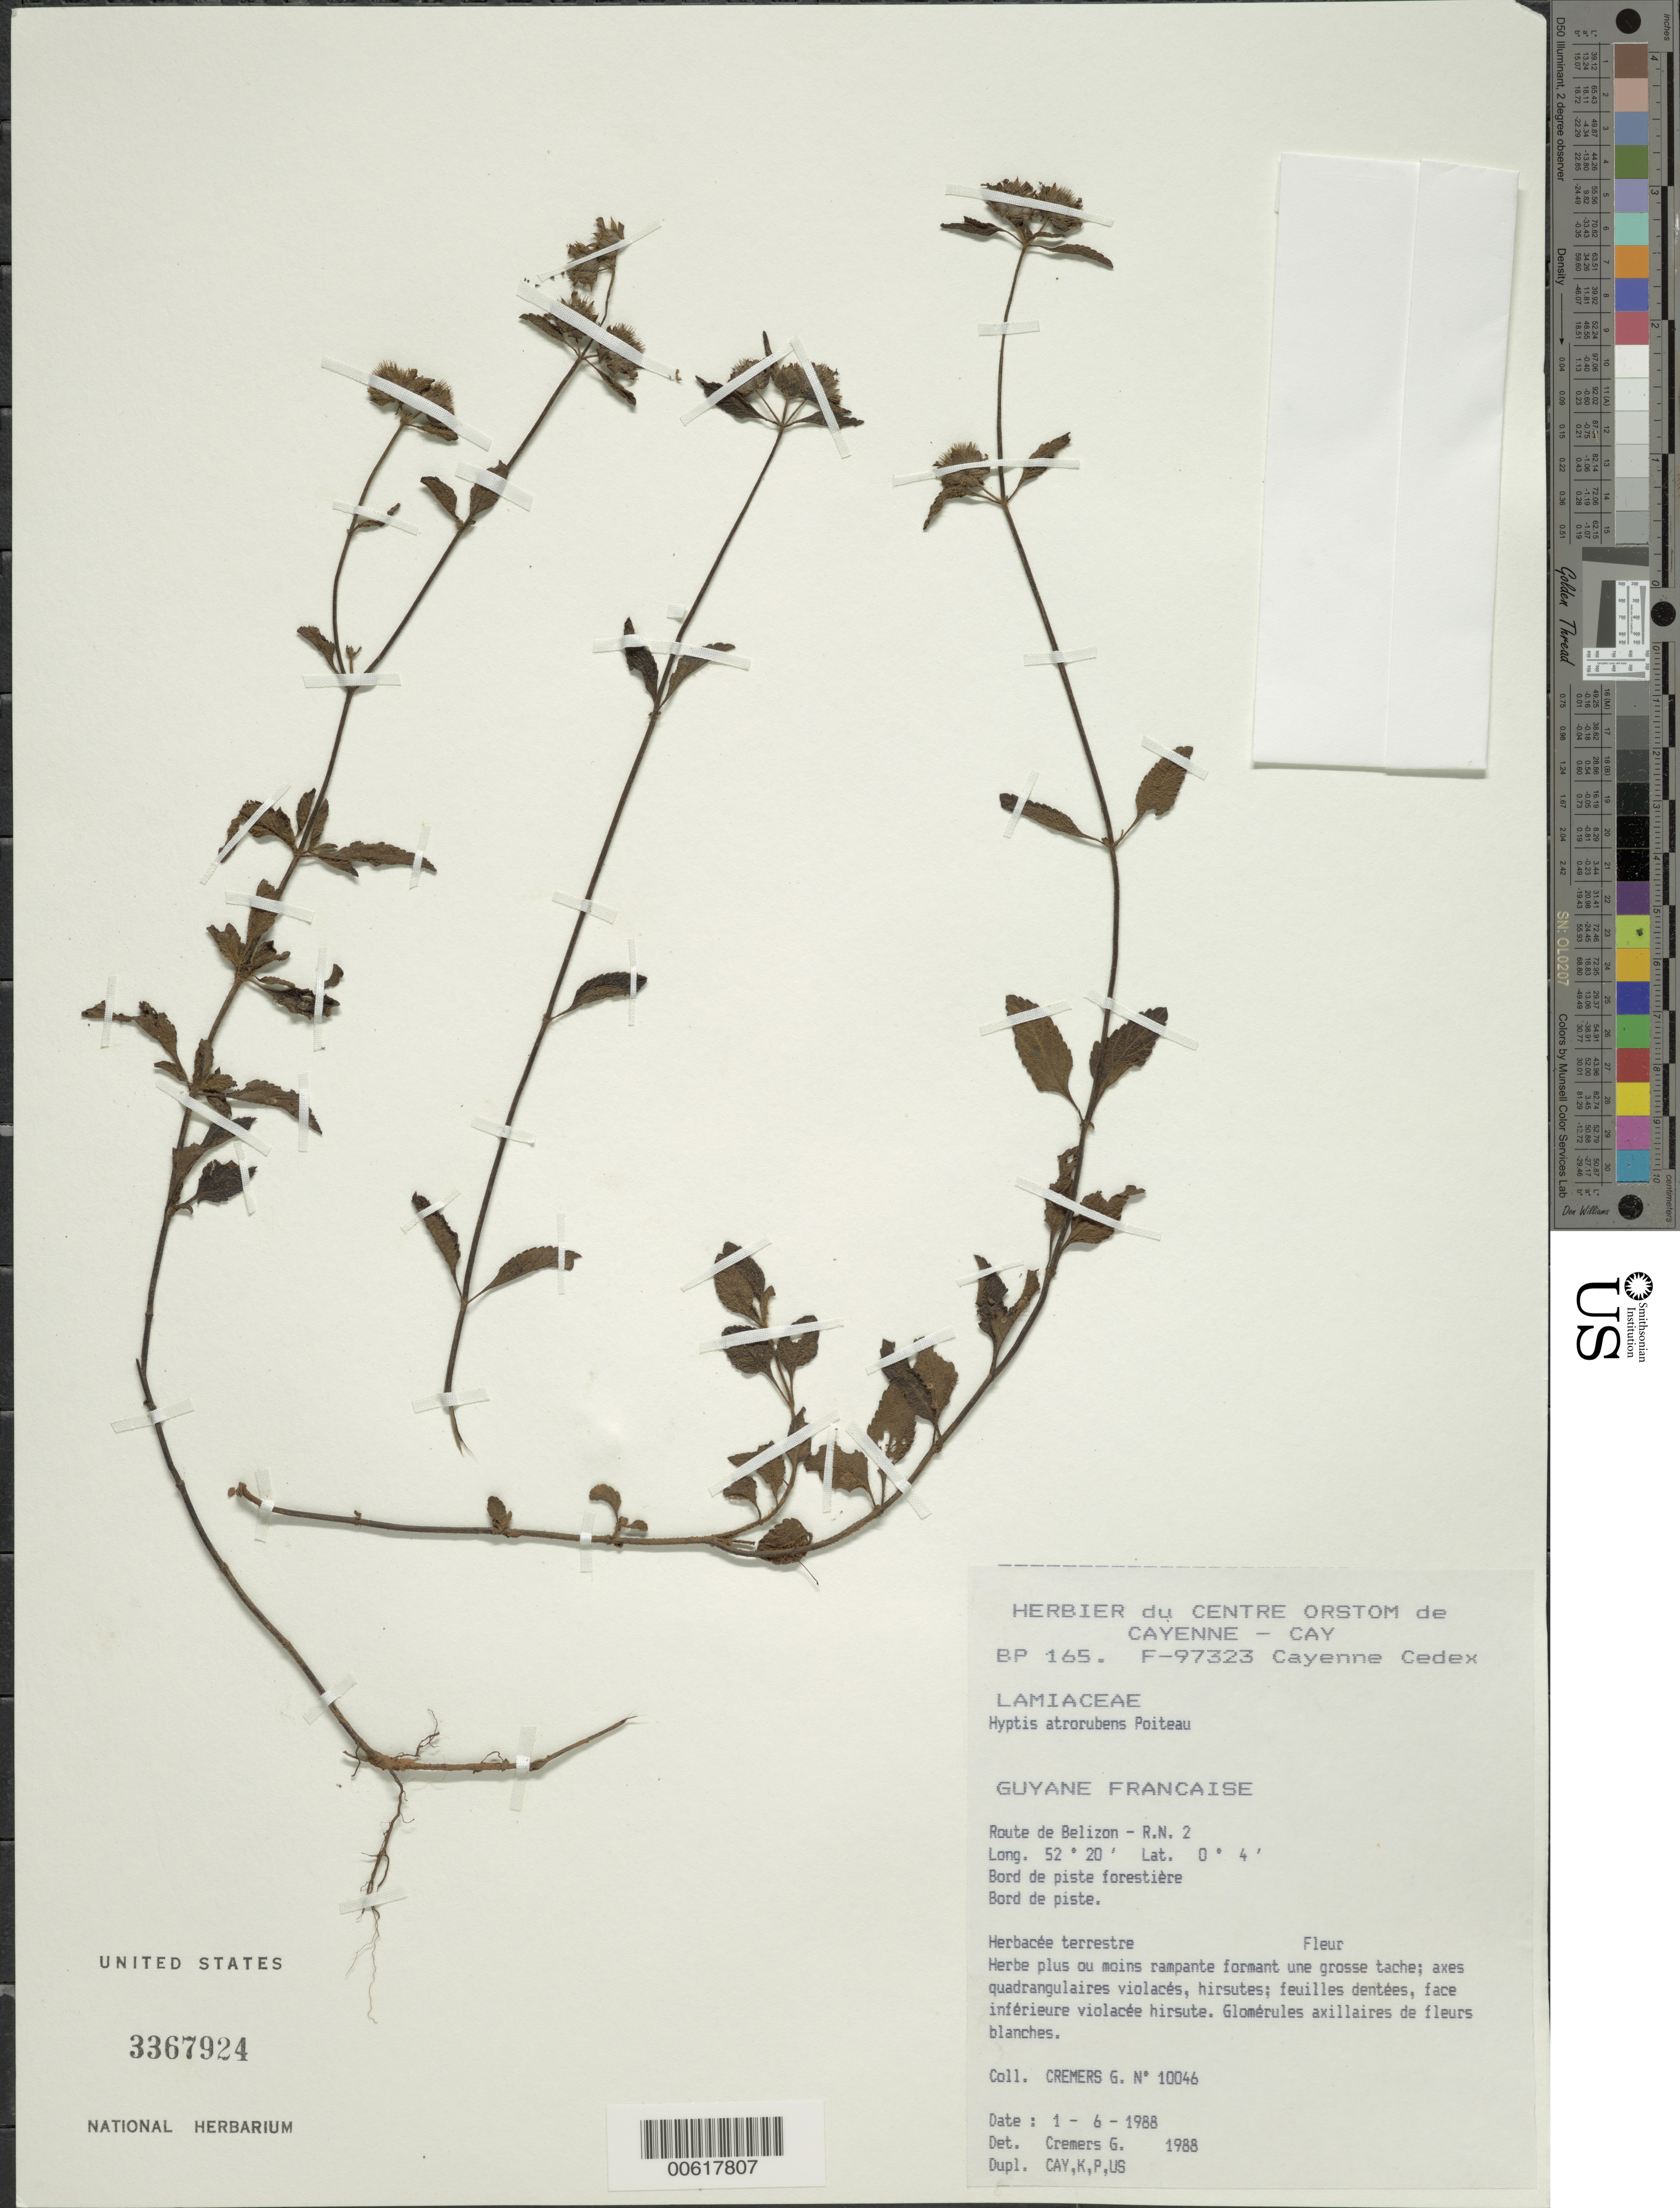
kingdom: Plantae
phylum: Tracheophyta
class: Magnoliopsida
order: Lamiales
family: Lamiaceae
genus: Hyptis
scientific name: Hyptis atrorubens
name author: Poit.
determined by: Cremers, Georges A.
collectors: G. Cremers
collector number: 10046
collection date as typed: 1 Jun 1988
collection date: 1988-06-01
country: French Guiana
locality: Route de Bélizon, R.N. 2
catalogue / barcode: US 3367924